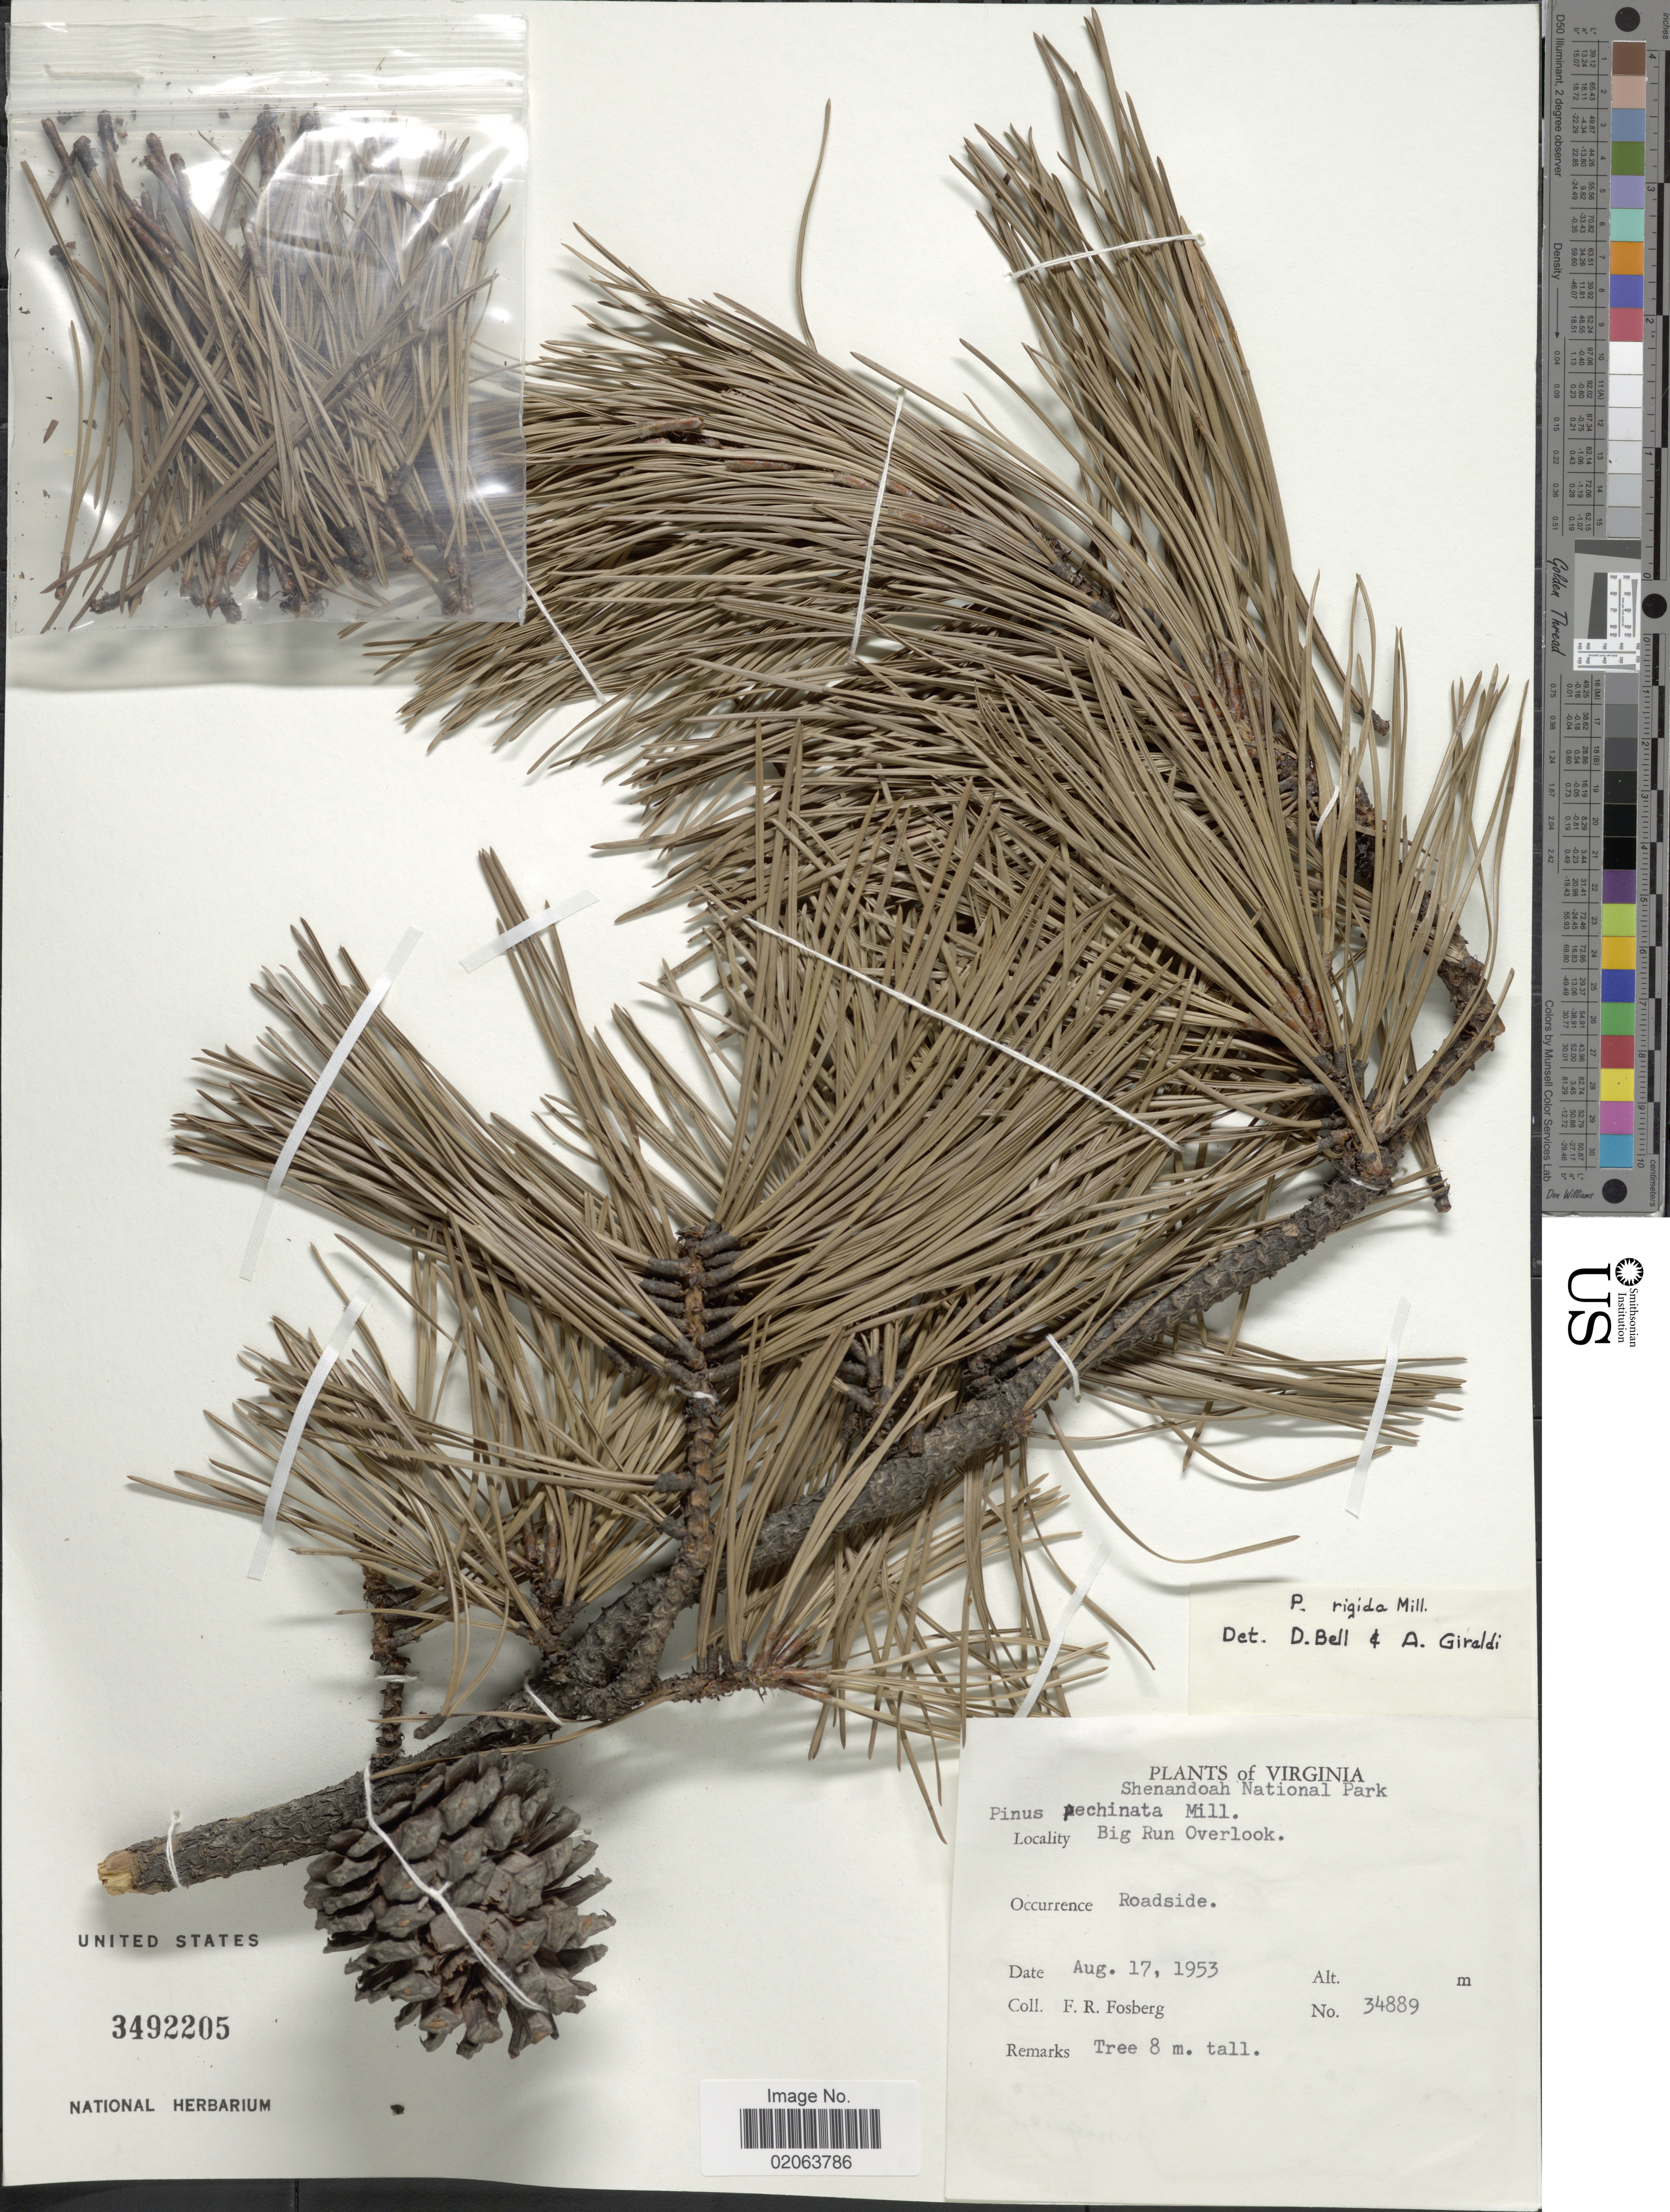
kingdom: Plantae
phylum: Tracheophyta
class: Pinopsida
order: Pinales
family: Pinaceae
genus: Pinus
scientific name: Pinus echinata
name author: Mill.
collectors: F. R. Fosberg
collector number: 34889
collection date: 1953-08-17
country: United States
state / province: Virginia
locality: Shenandoah National Park. Big Run Overlook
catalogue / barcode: US 3492205